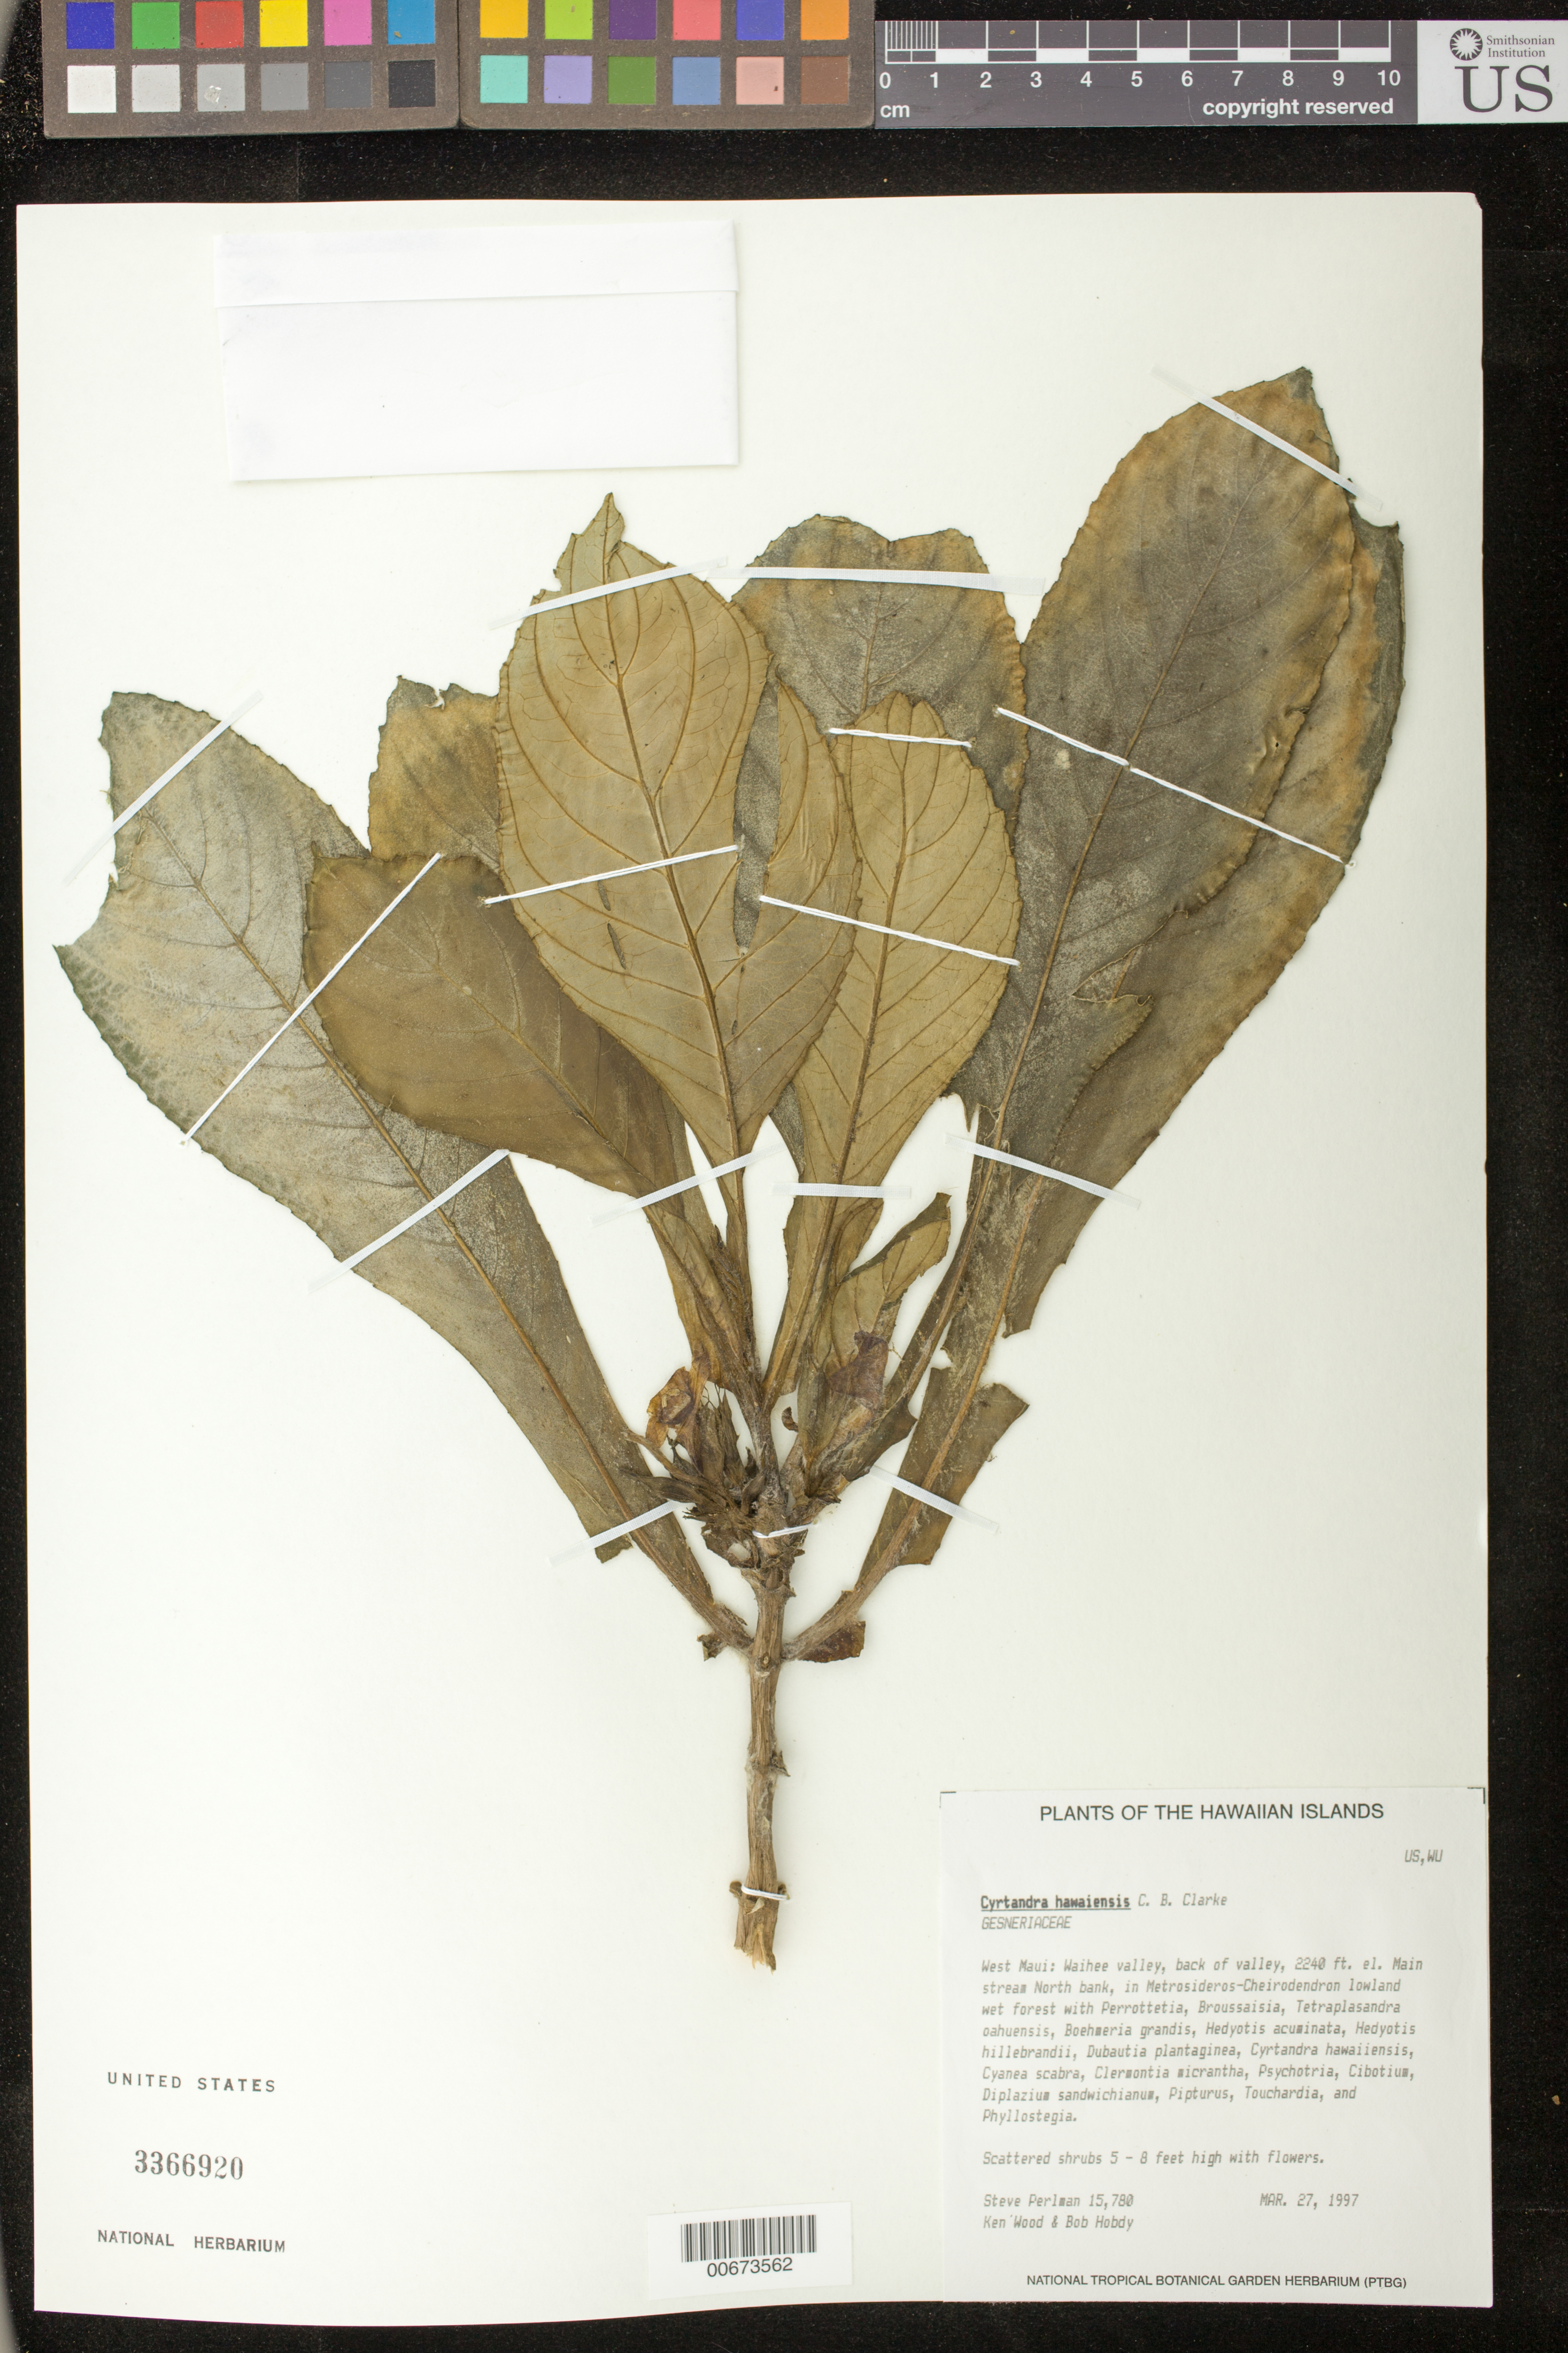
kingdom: Plantae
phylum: Tracheophyta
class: Magnoliopsida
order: Lamiales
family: Gesneriaceae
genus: Cyrtandra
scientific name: Cyrtandra hawaiensis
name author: C.B. Clarke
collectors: S. P. Perlman, K. Wood & B. Hobdy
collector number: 15780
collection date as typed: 27 Mar 1997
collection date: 1997-03-27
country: United States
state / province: Hawaii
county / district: Maui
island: Maui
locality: West Maui, Waihe'e valley, back of valley, main stream North bank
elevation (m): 683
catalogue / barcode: US 3366920